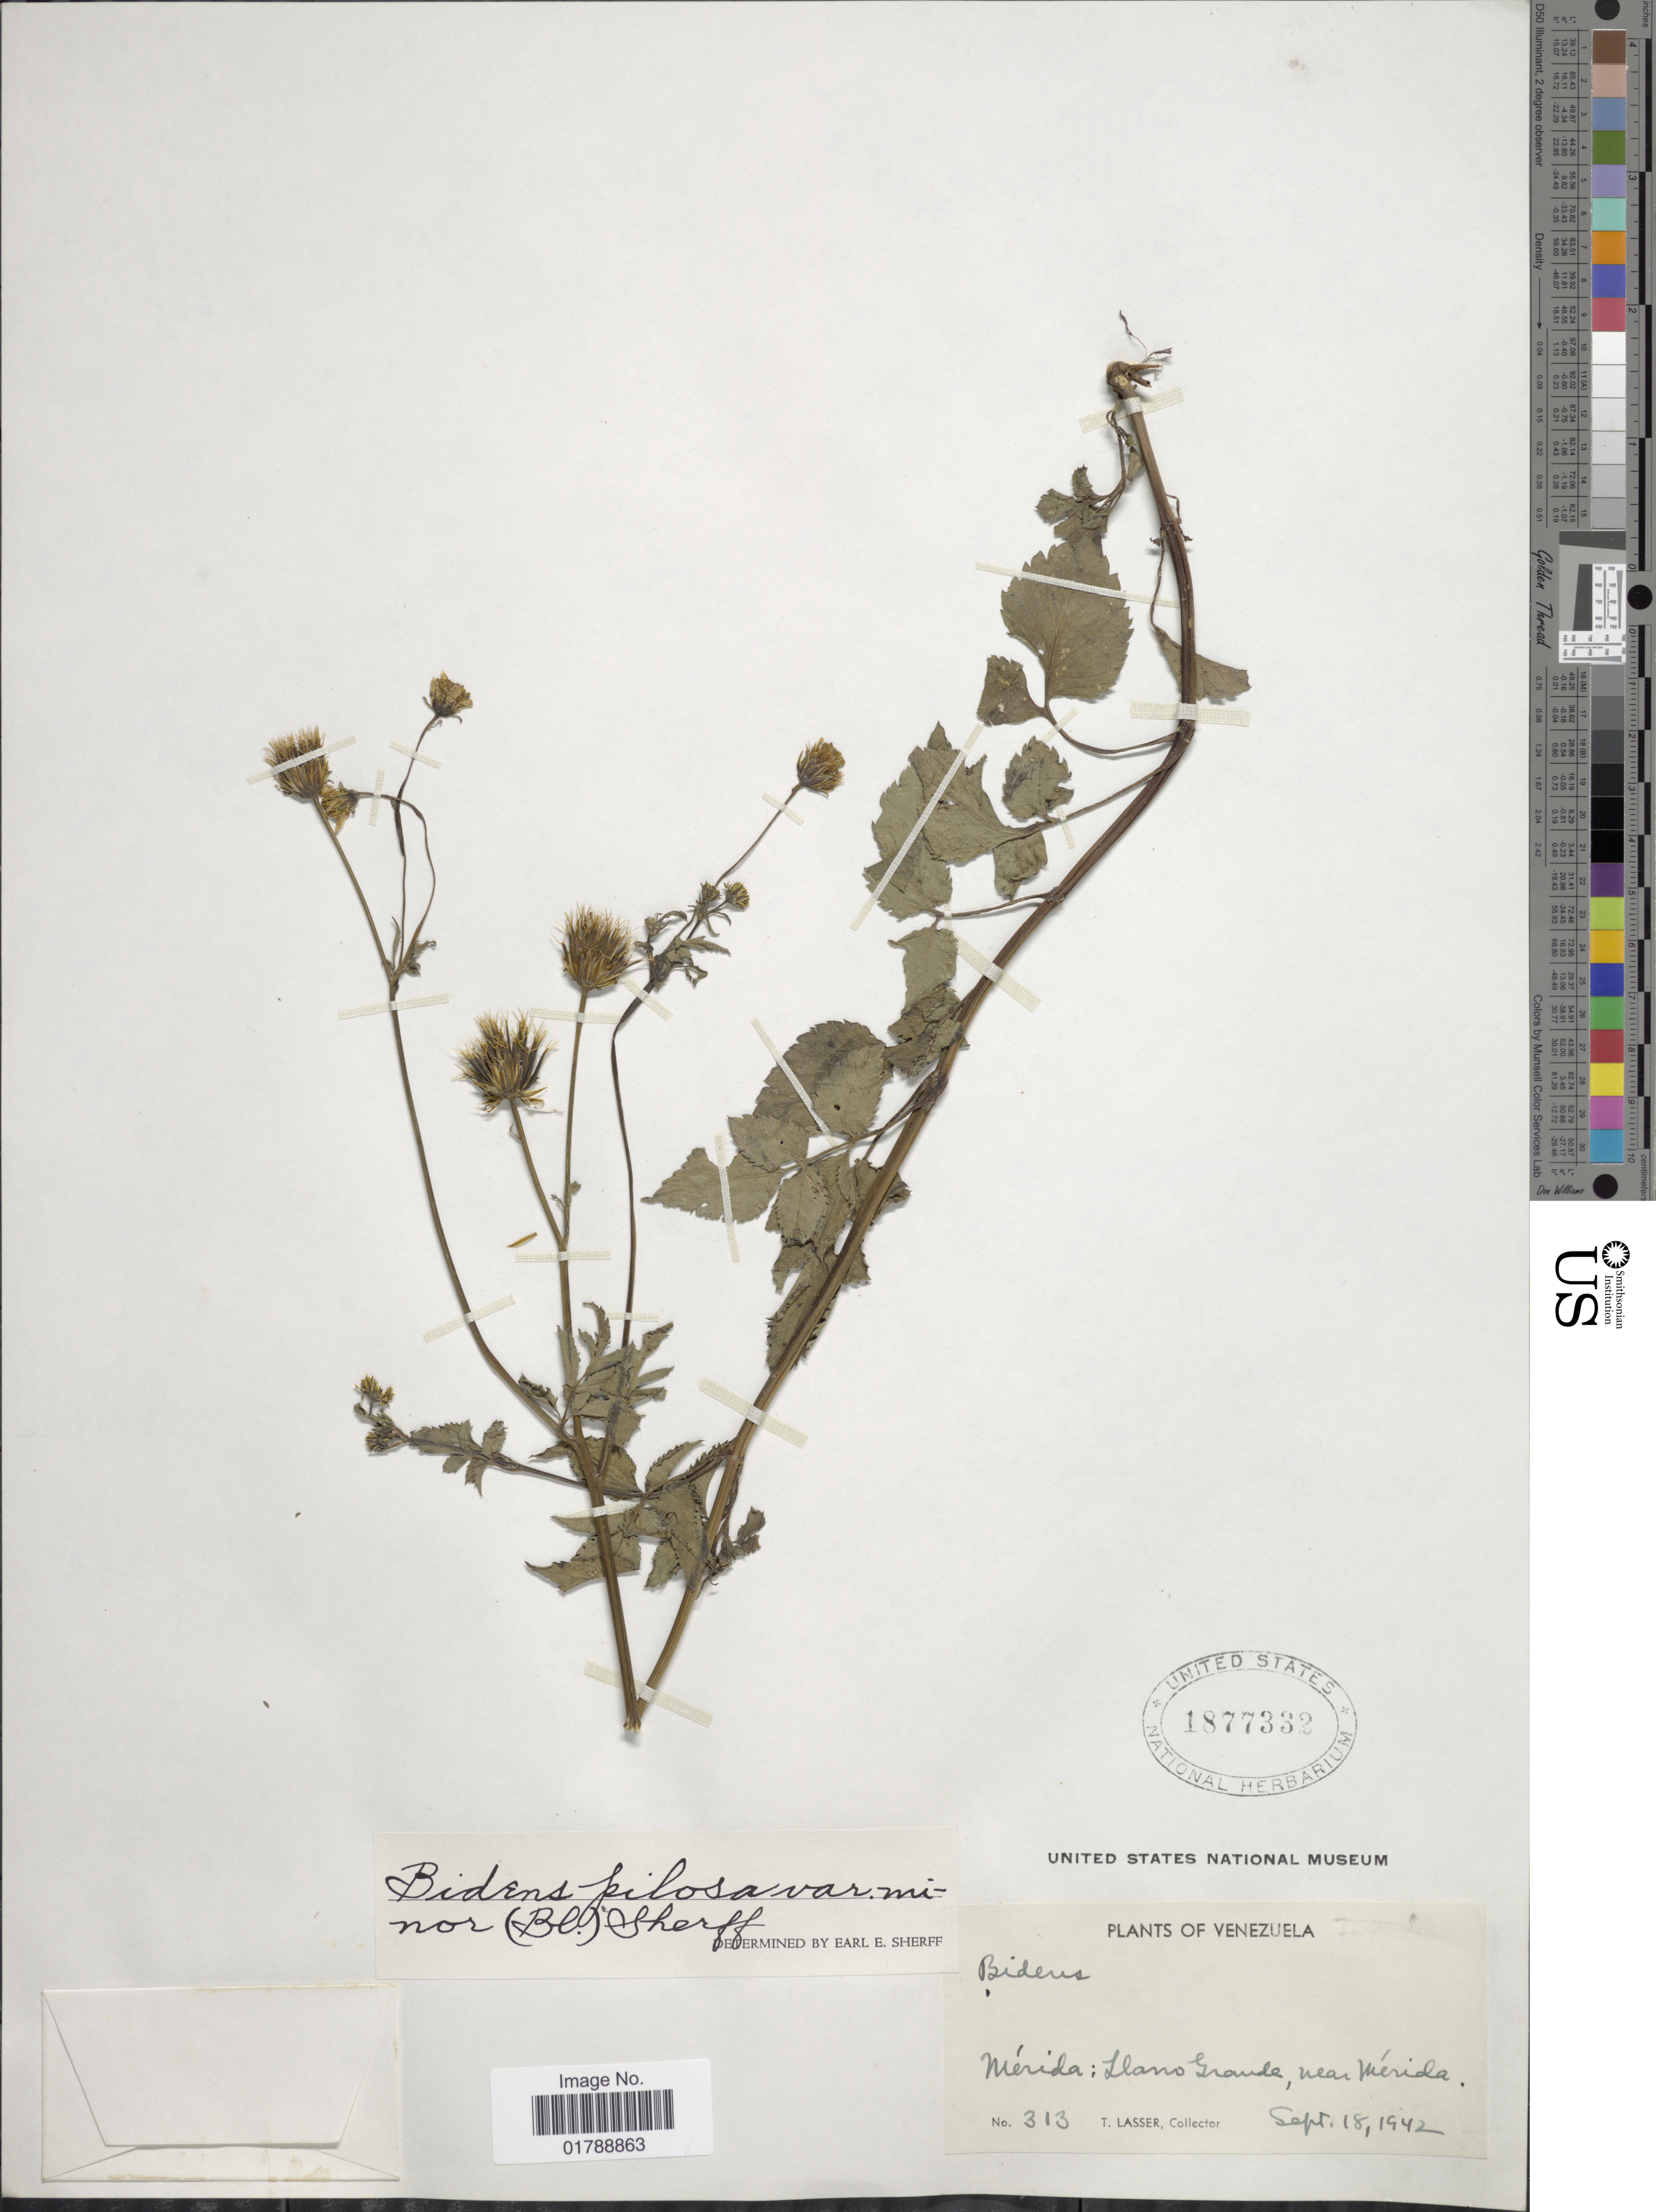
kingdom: Plantae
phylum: Tracheophyta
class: Magnoliopsida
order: Asterales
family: Asteraceae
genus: Bidens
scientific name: Bidens pilosa var. minor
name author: (Blume) Sherff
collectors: T. Lasser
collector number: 313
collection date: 1942-09-18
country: Venezuela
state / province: Mérida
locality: Llano Grandem near Mérida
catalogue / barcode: US 1877332